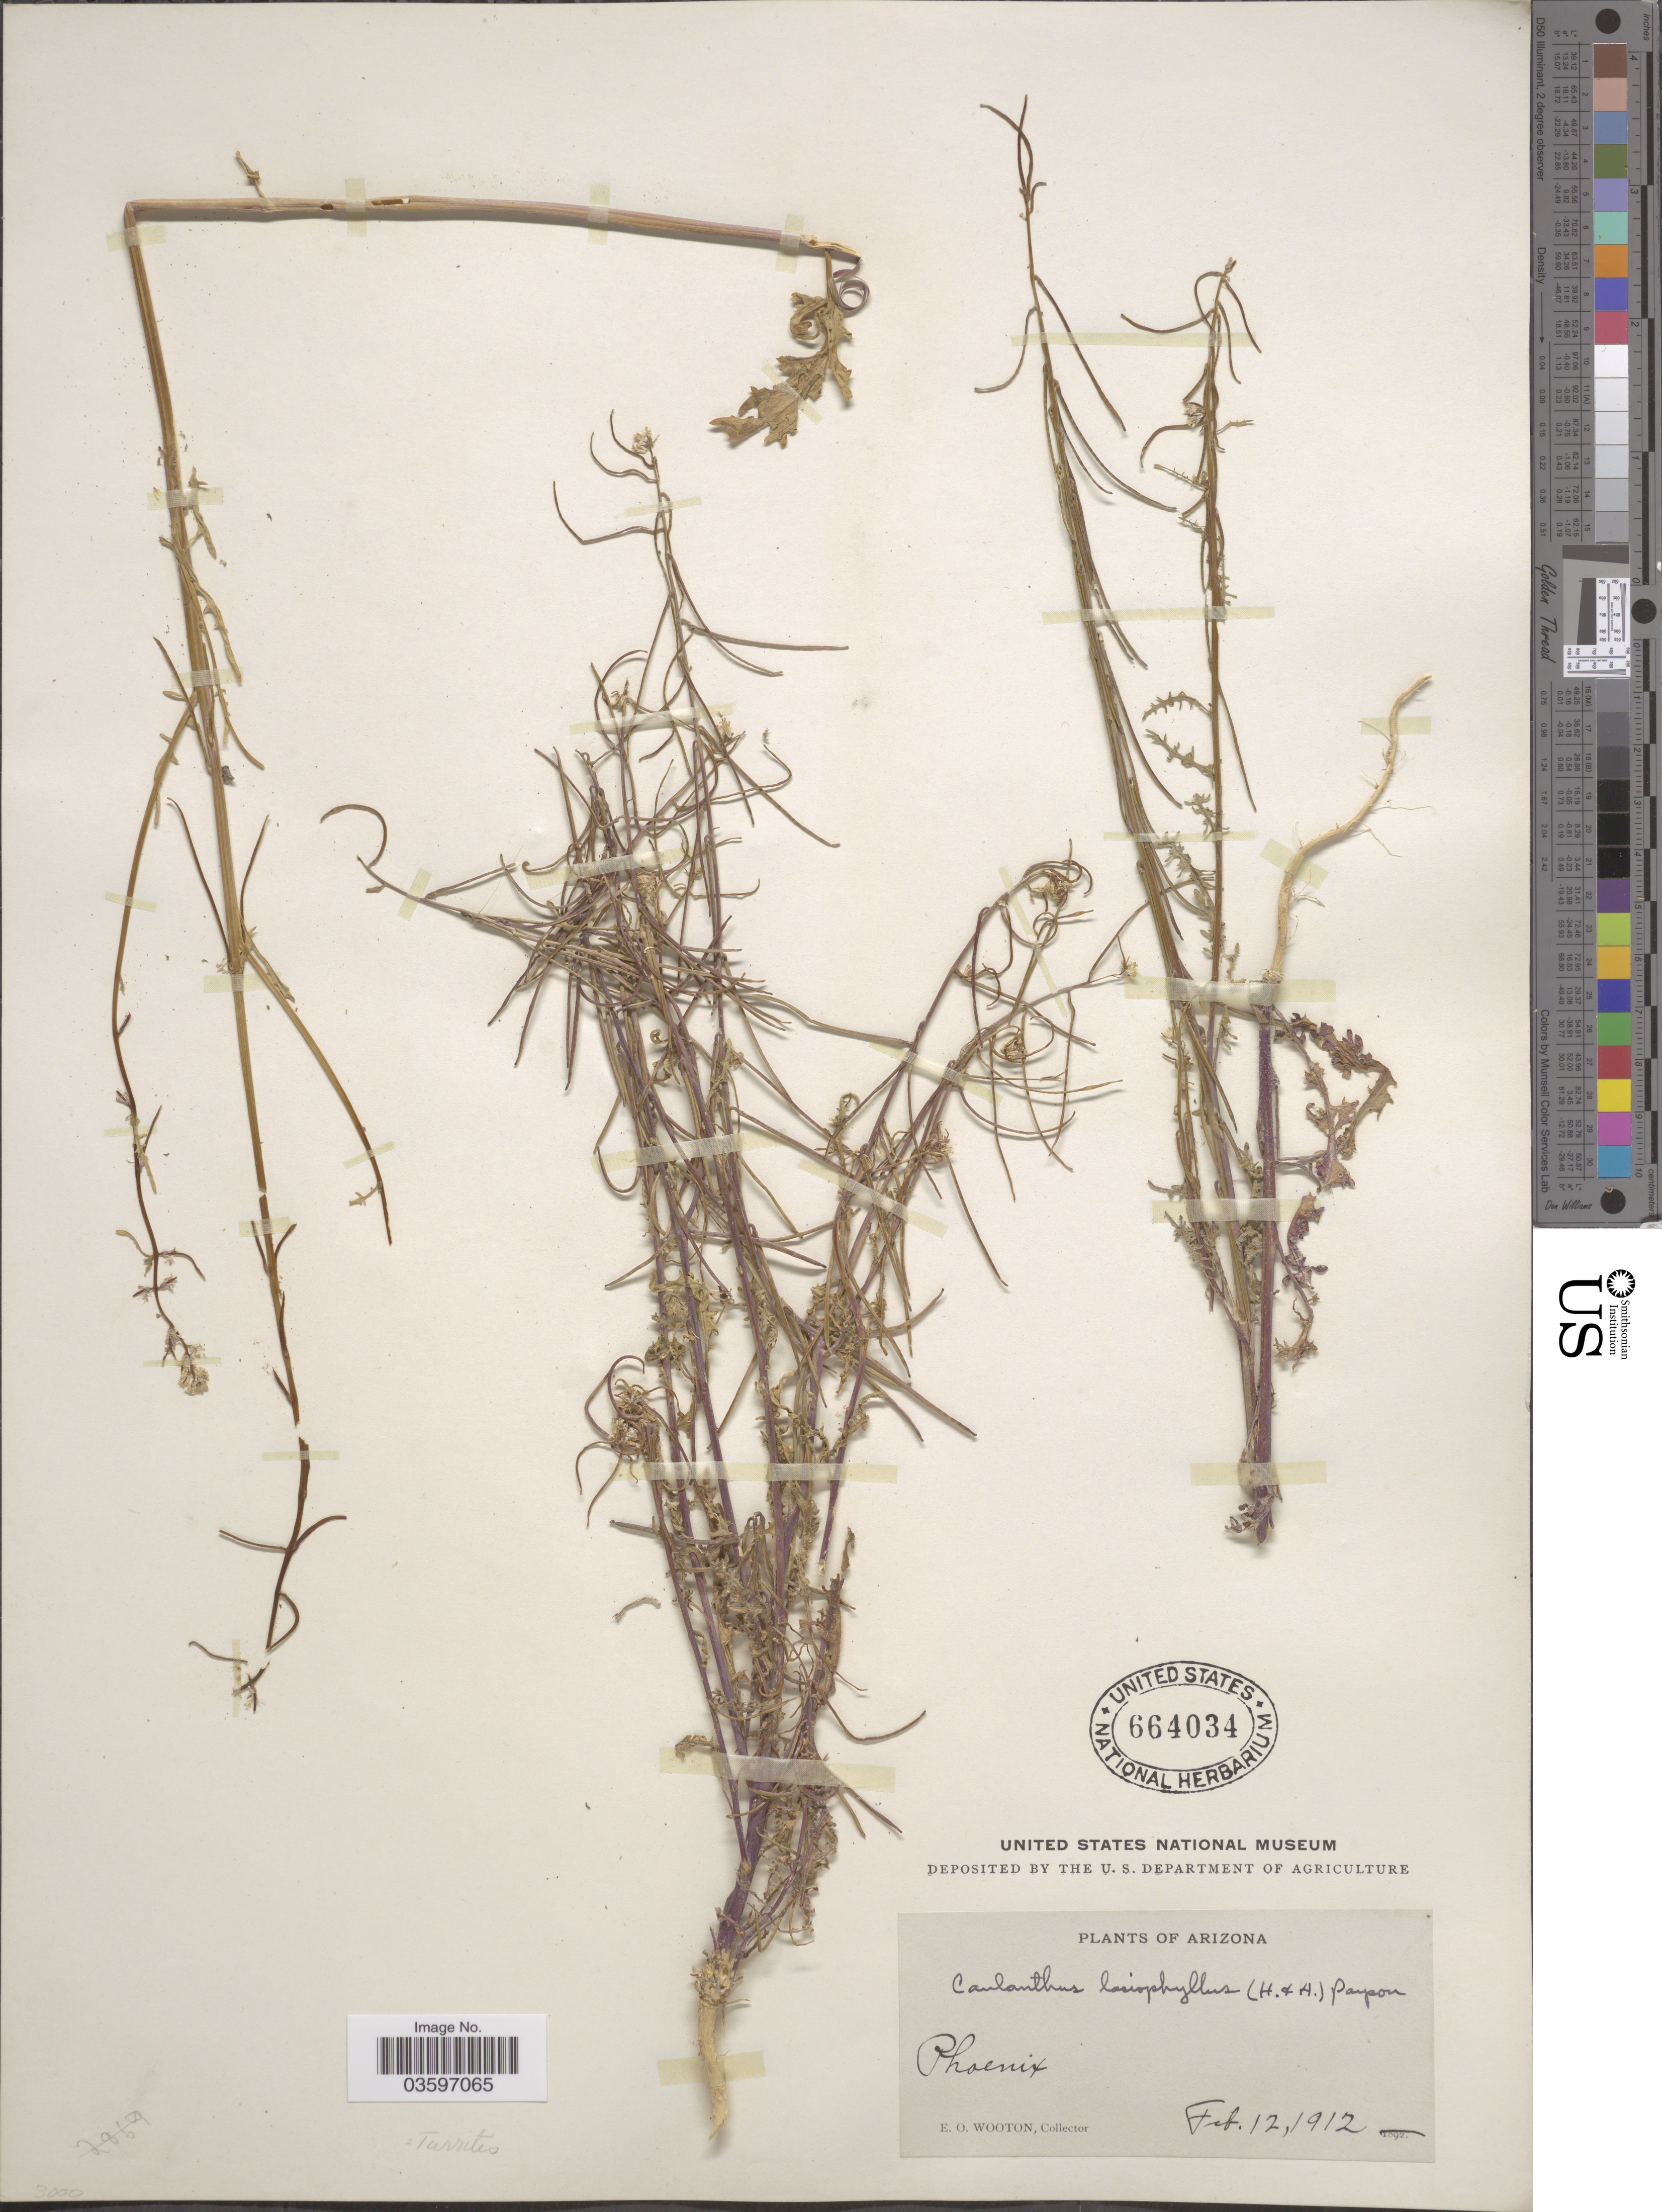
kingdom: Plantae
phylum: Tracheophyta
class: Magnoliopsida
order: Brassicales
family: Brassicaceae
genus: Caulanthus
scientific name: Caulanthus lasiophyllus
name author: (Hook. & Arn.) Payson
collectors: E. O. Wooton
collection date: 1912-02-12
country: United States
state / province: Arizona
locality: Phoenix.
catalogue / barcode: US 664034